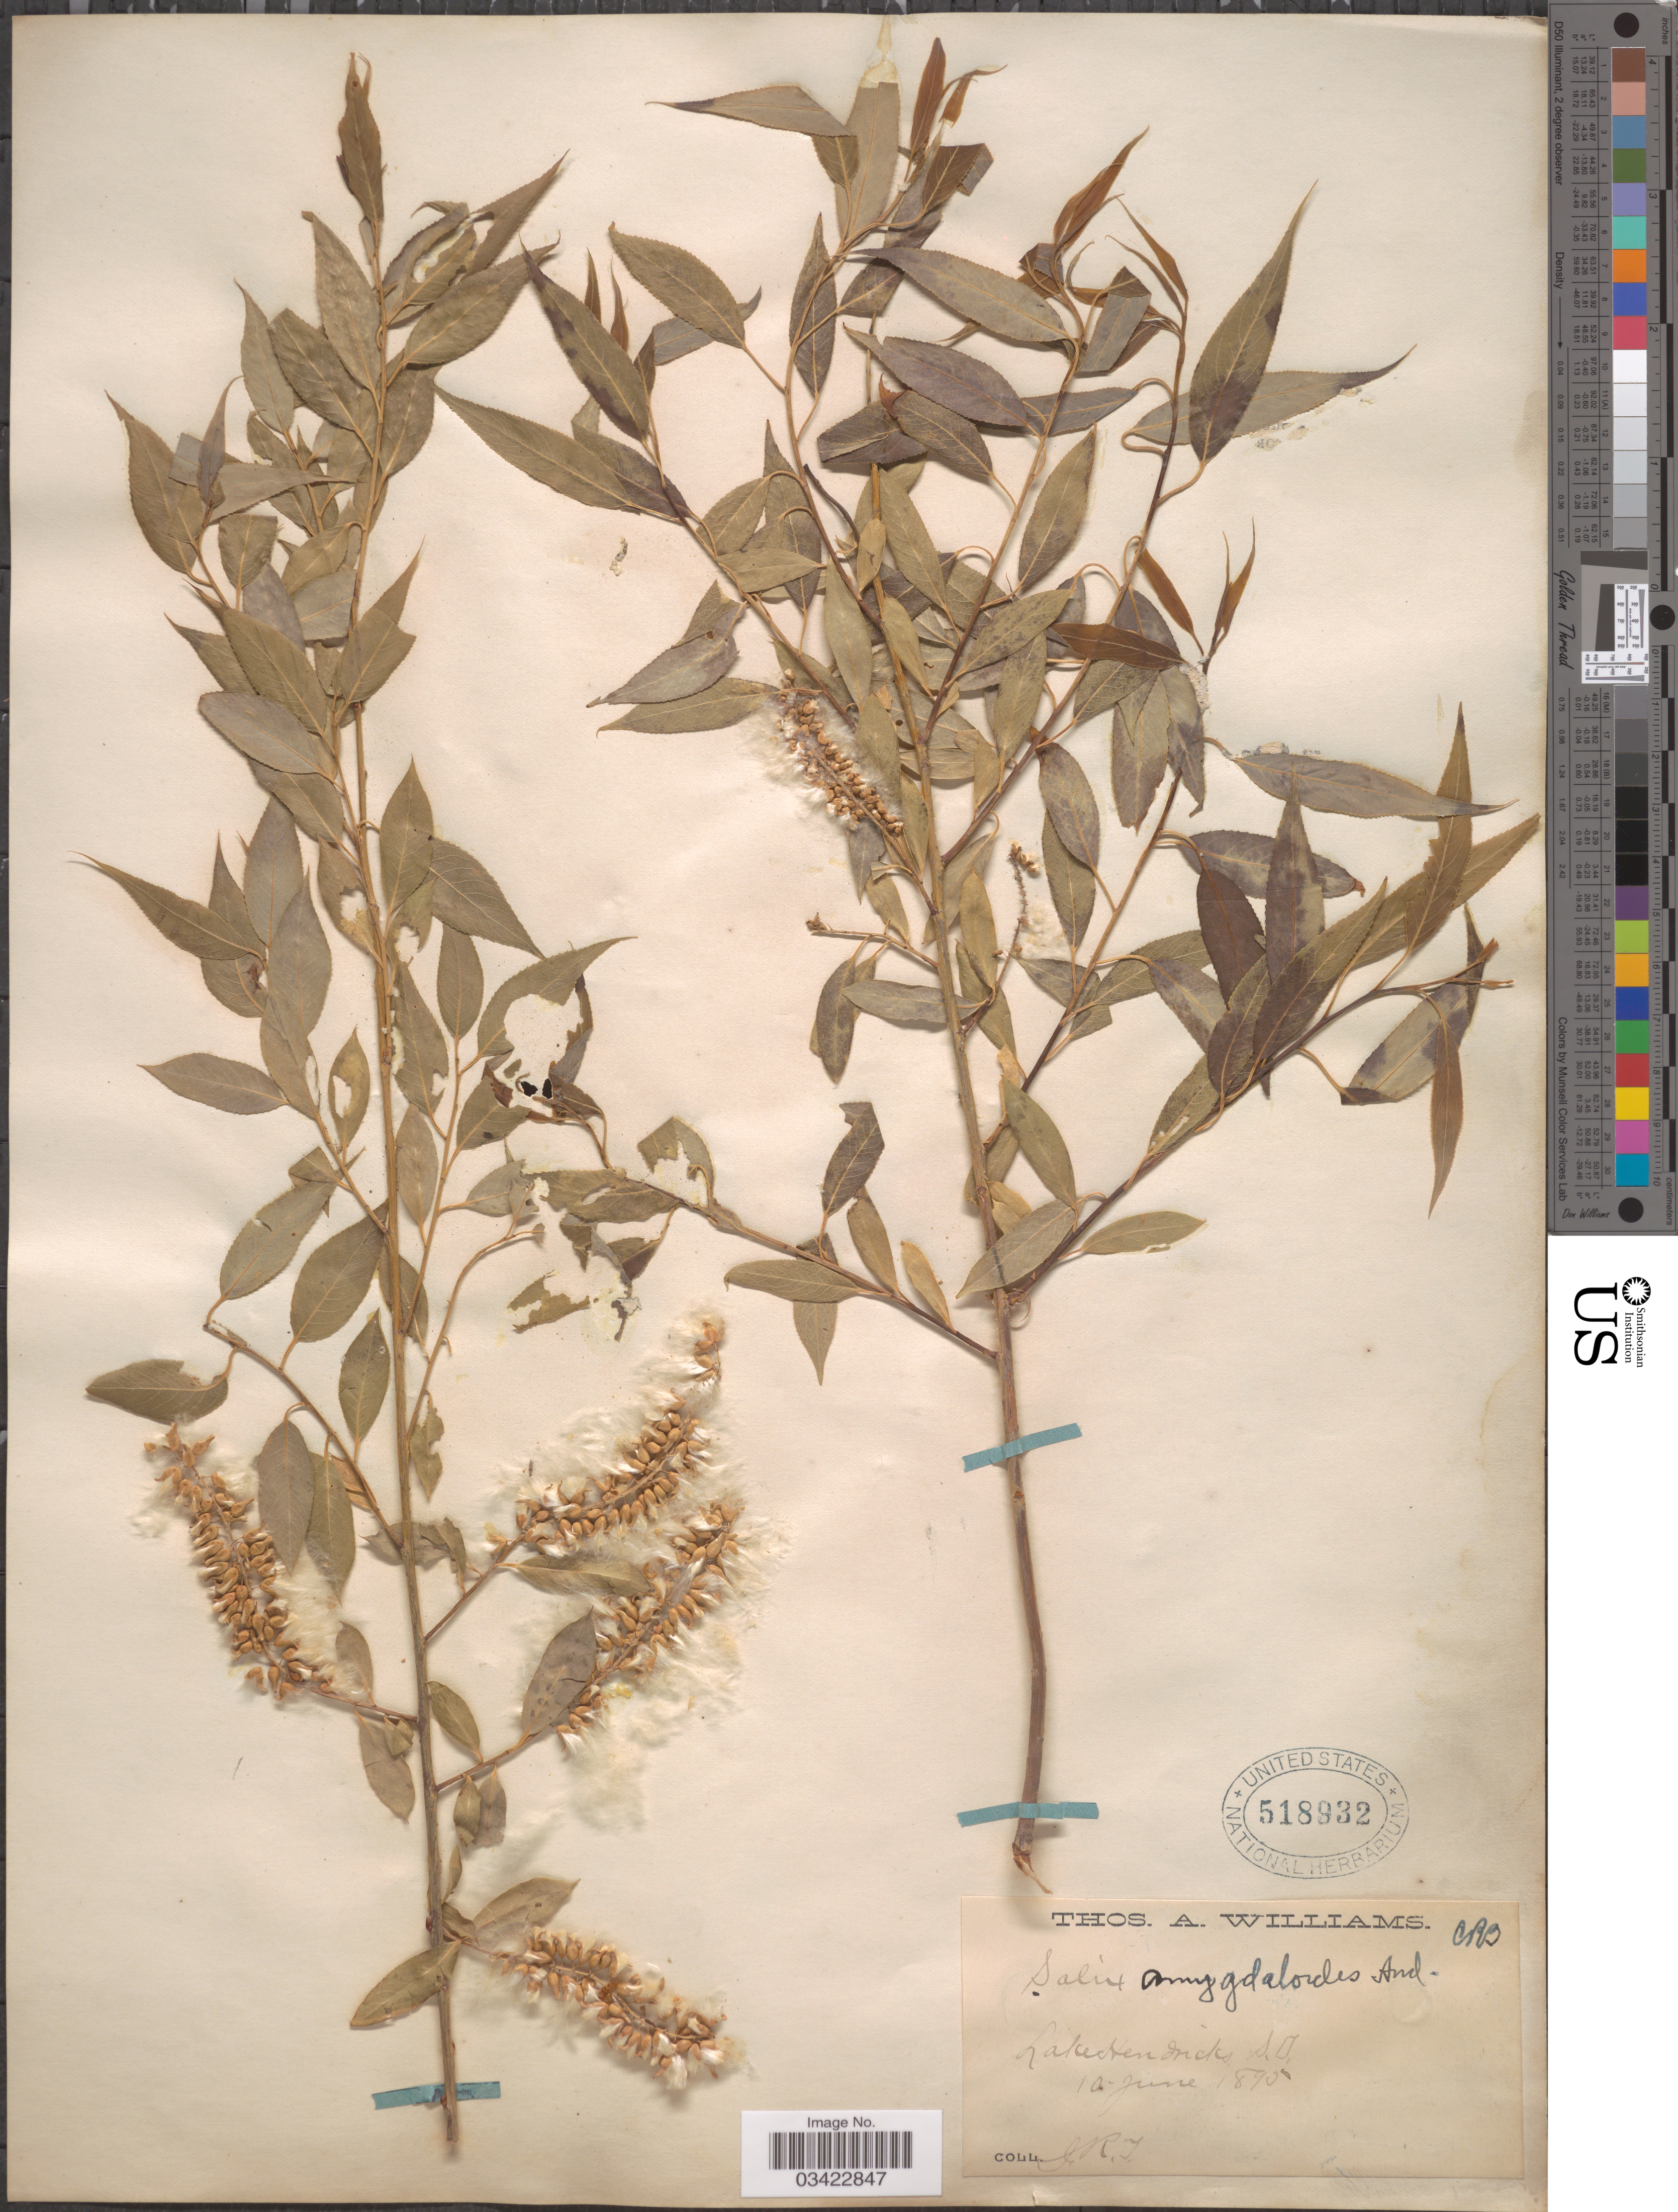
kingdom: Plantae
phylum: Tracheophyta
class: Magnoliopsida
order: Malpighiales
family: Salicaceae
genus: Salix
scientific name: Salix amygdaloides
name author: Andersson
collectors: J. R. T.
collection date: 1895-06-10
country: United States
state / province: South Dakota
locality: Lake Hendricks.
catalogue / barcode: US 518932